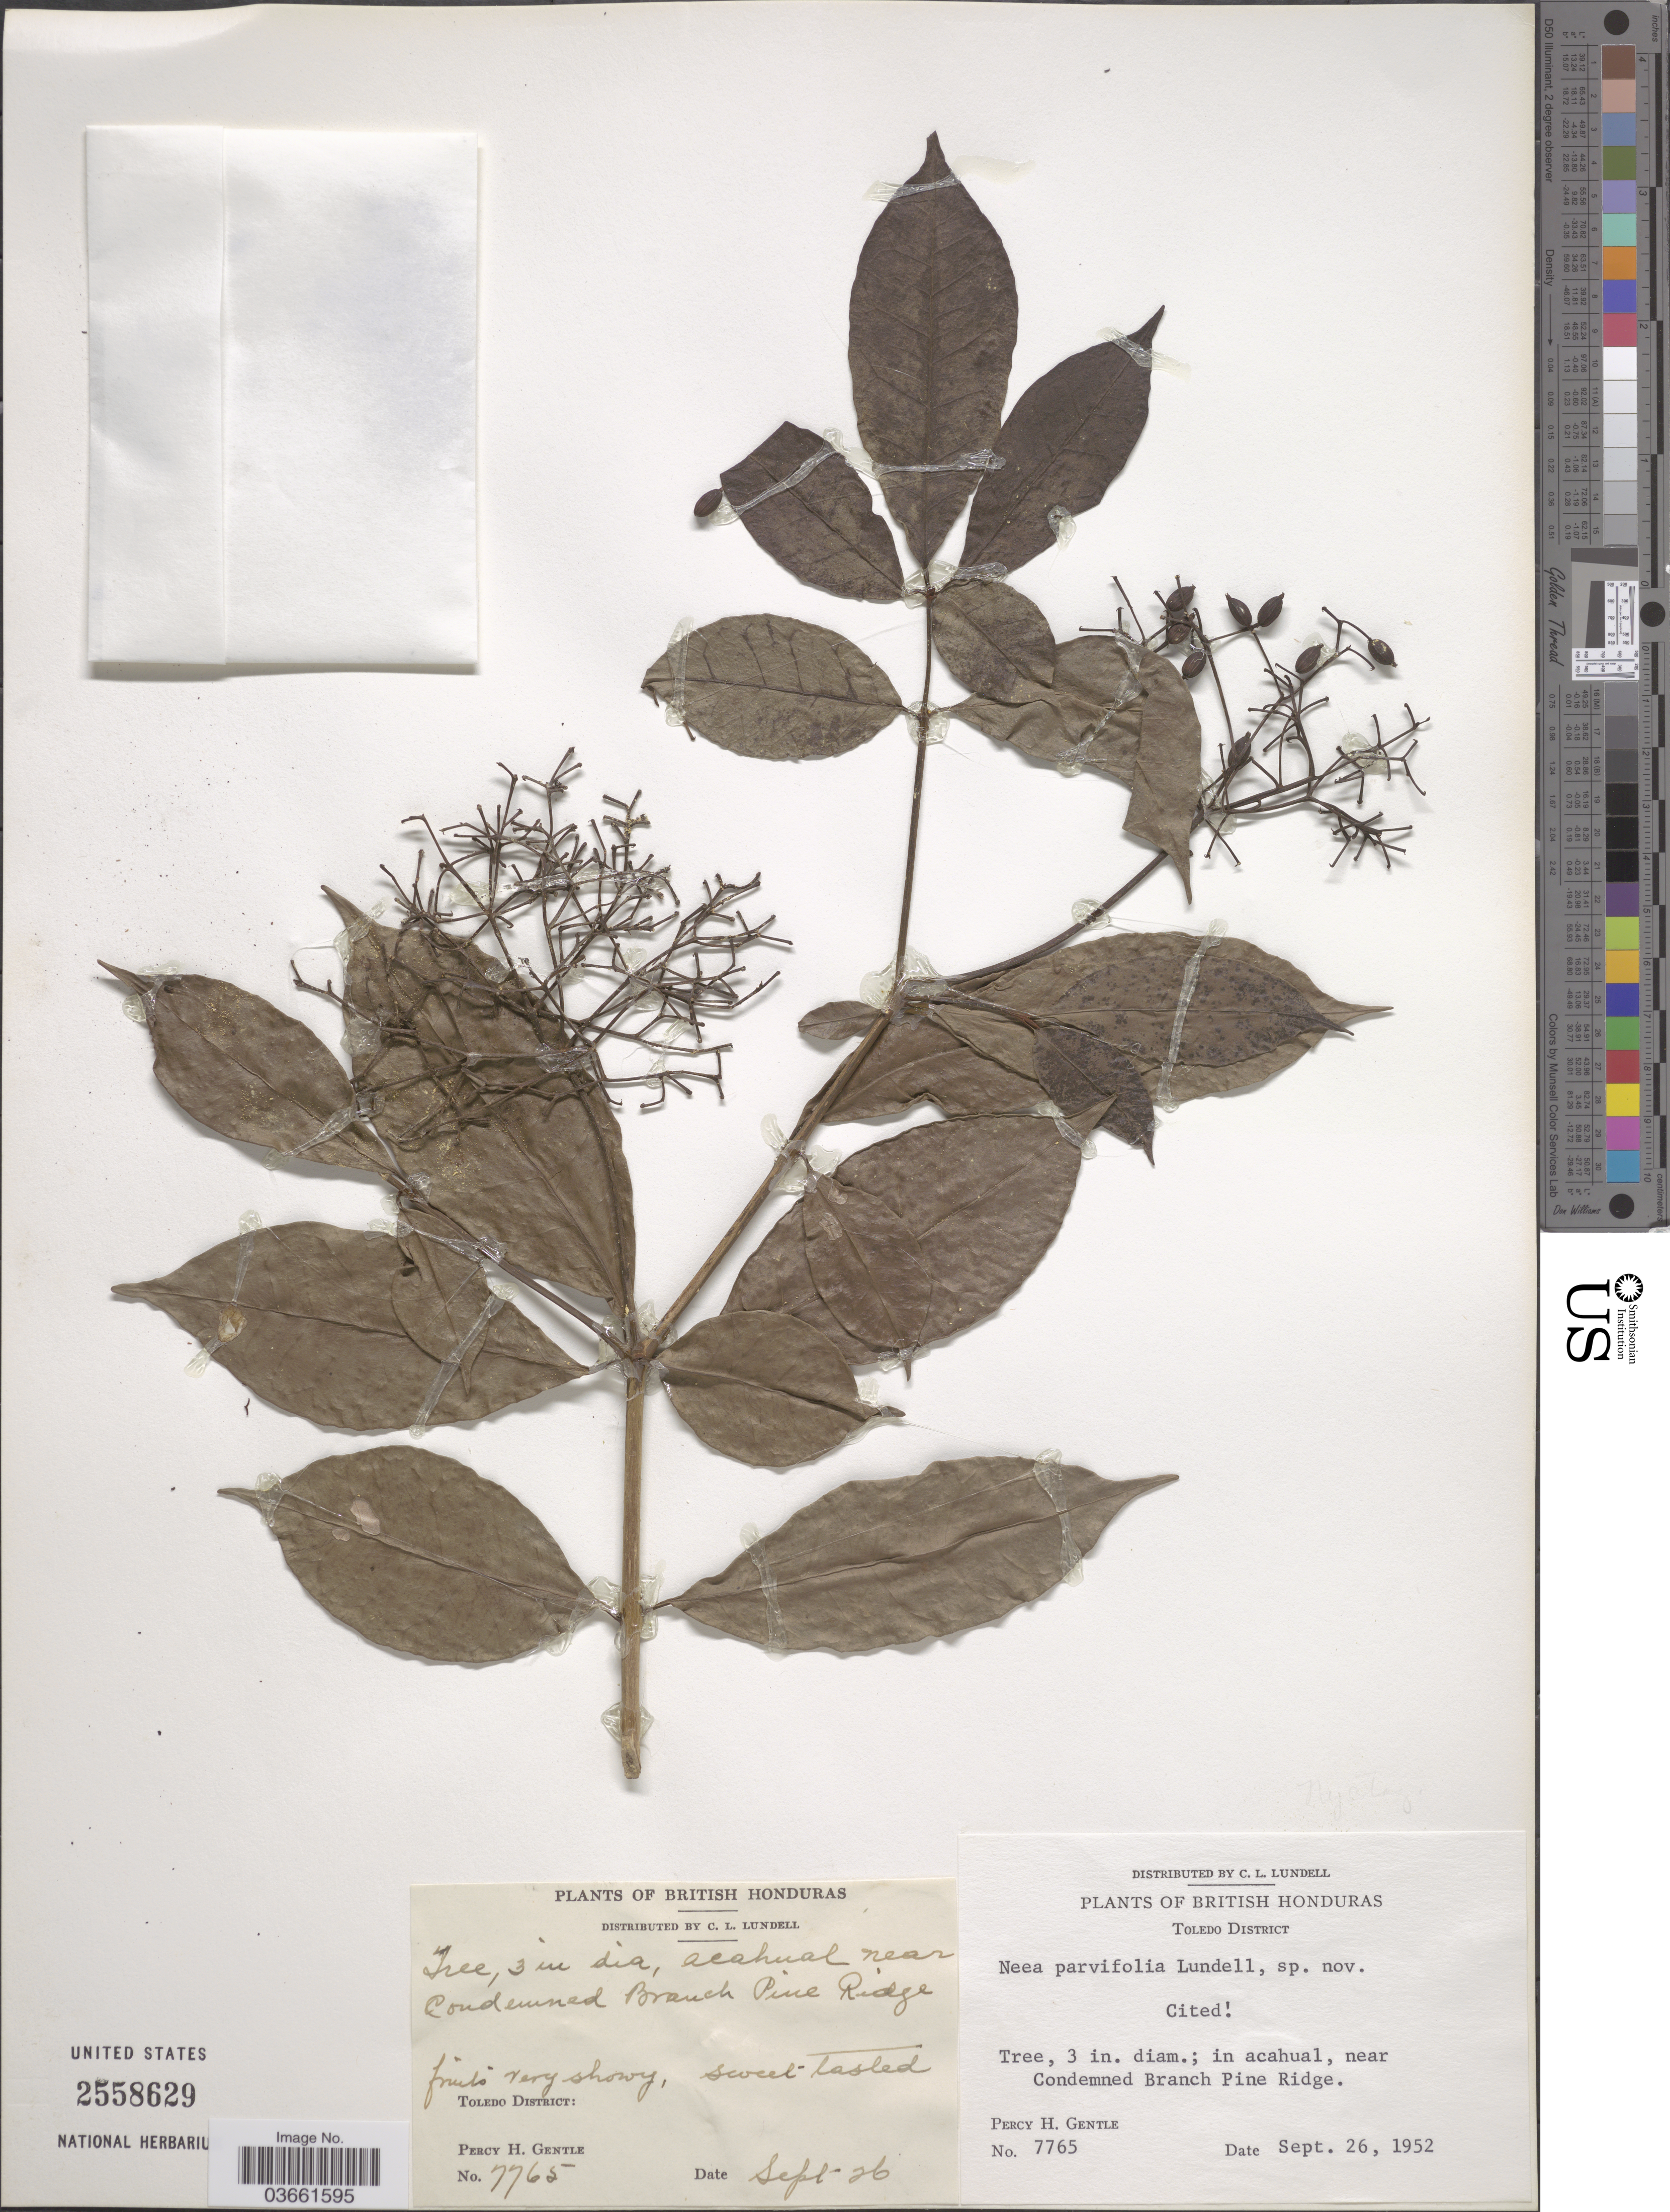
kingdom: Plantae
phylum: Tracheophyta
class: Magnoliopsida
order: Caryophyllales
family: Nyctaginaceae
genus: Neea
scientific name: Neea parvifolia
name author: Poepp. & Endl.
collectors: P. H. Gentle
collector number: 7765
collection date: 1952-09-26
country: Belize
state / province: Toledo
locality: British Honduras. Toledo District. In acahual, near Condemned Branch Pine Ridge.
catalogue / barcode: US 2558629